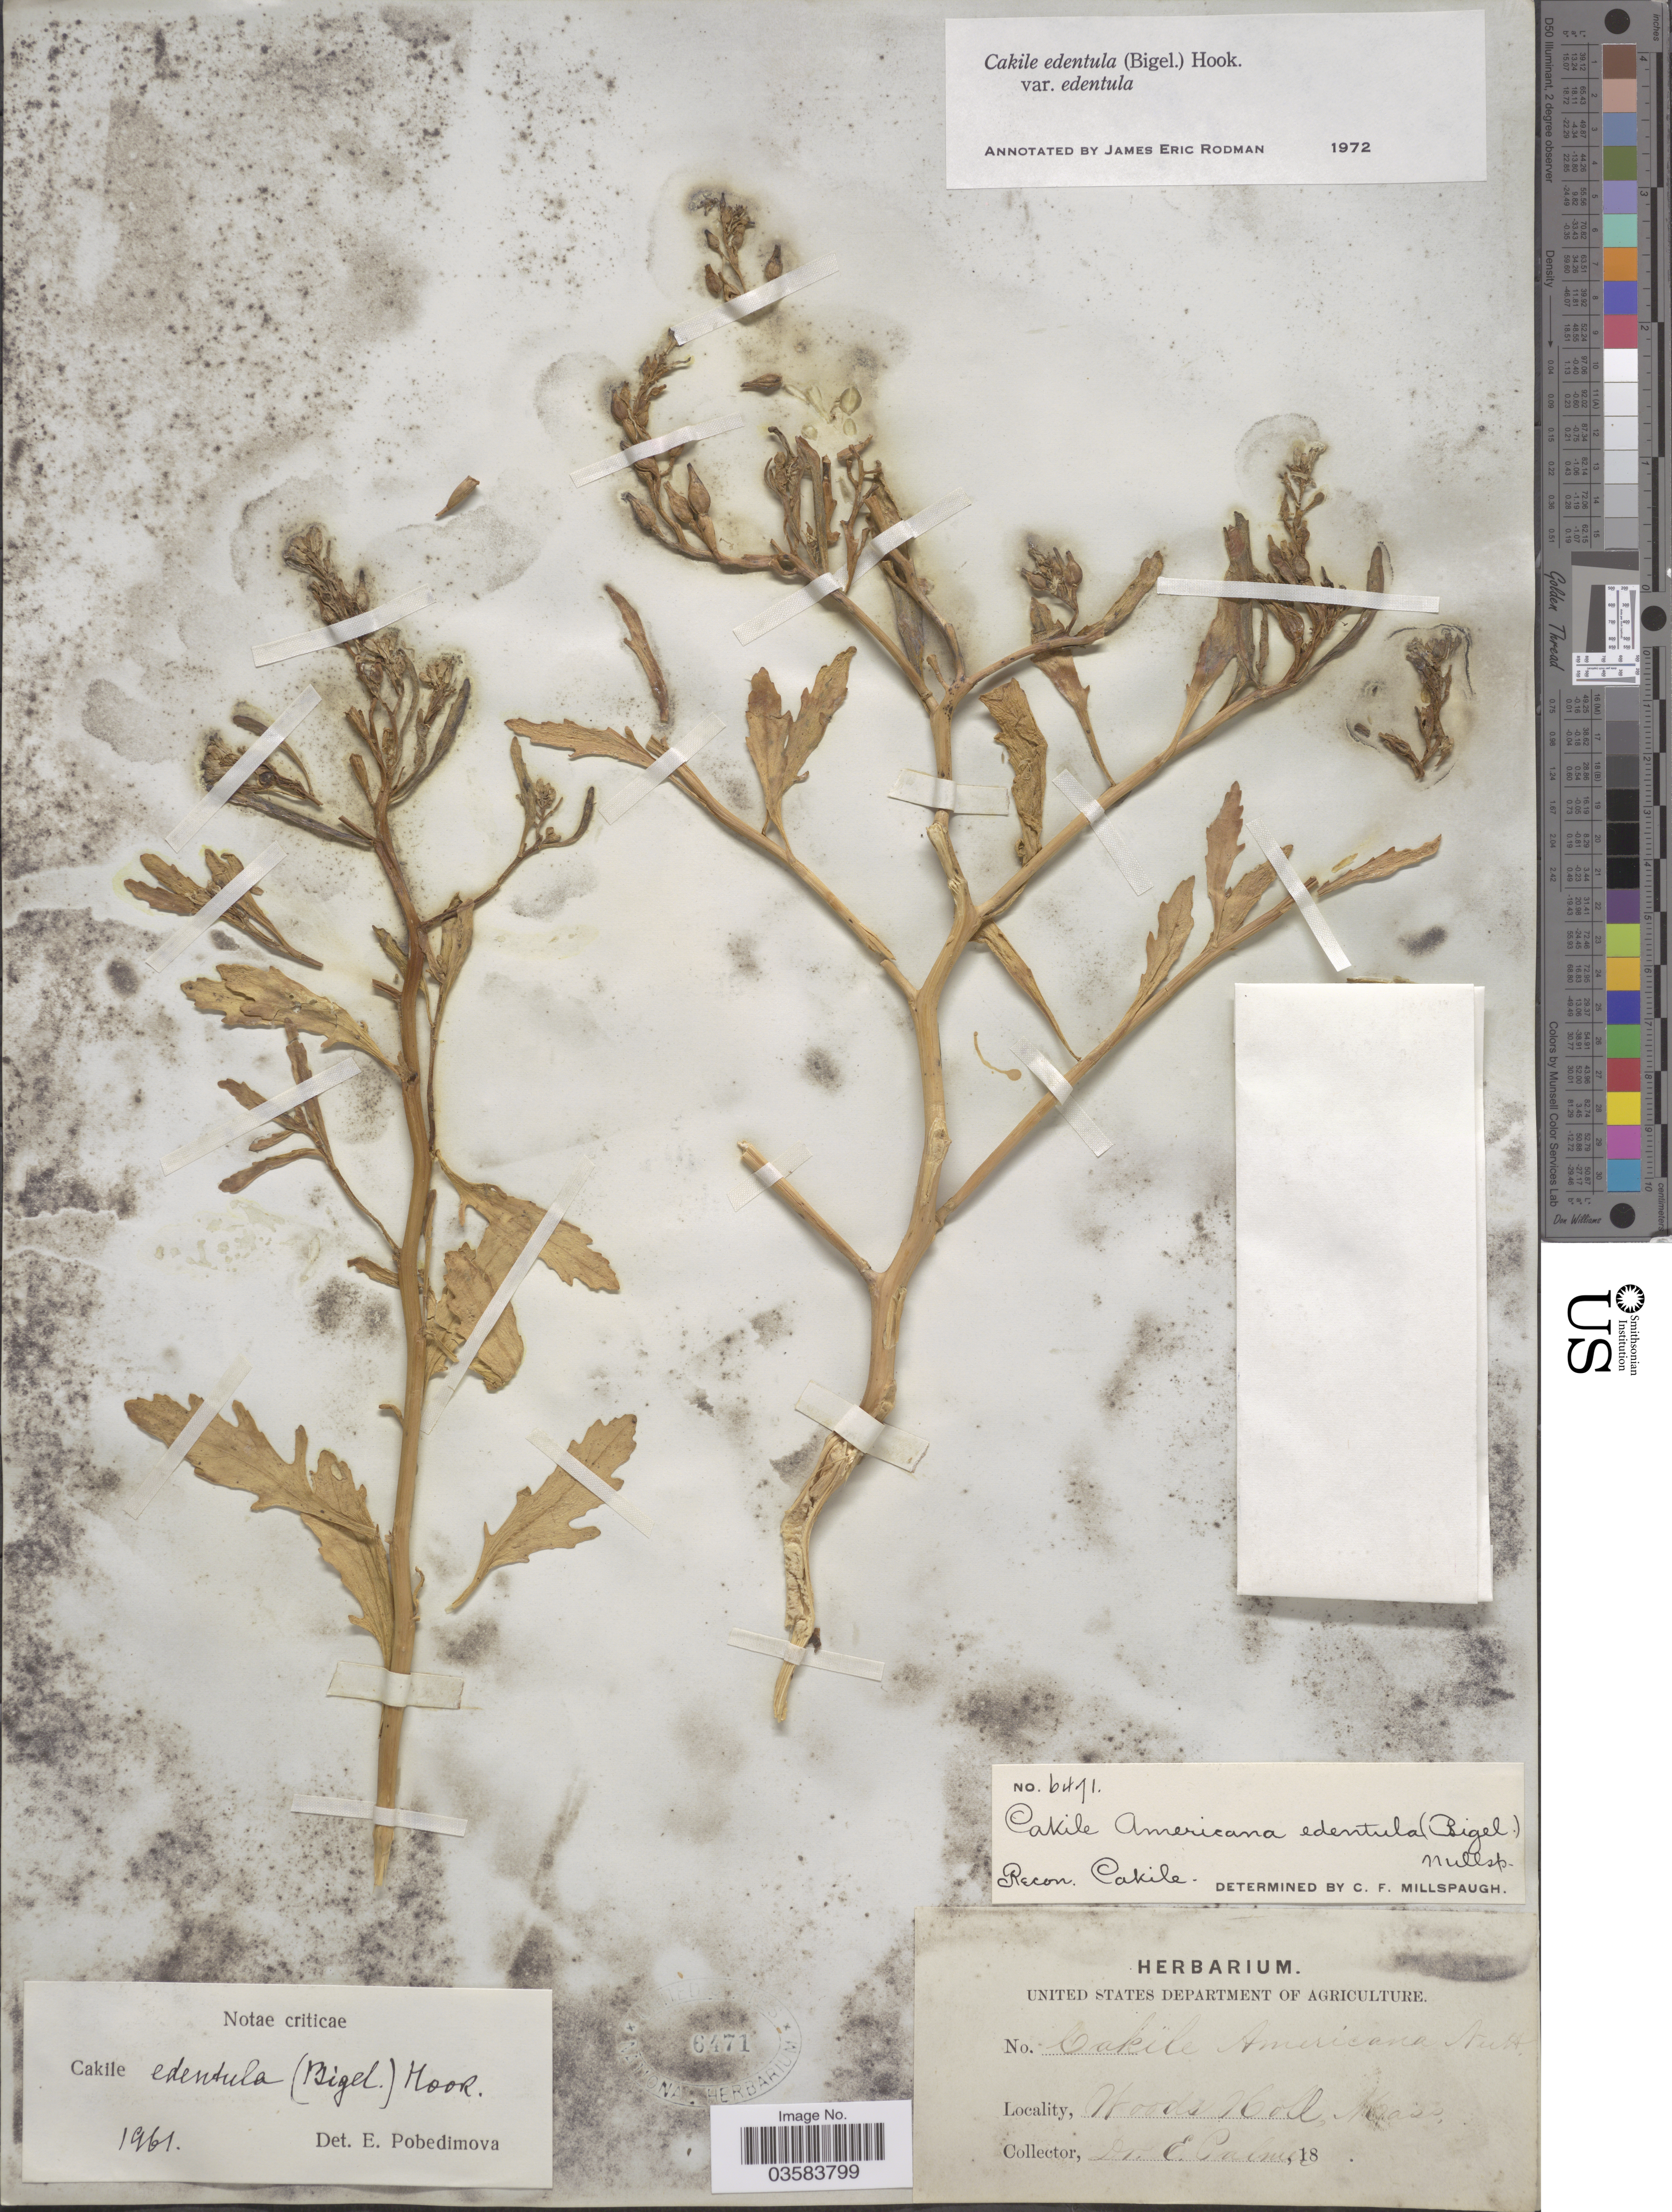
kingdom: Plantae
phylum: Tracheophyta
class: Magnoliopsida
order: Brassicales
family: Brassicaceae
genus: Cakile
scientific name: Cakile edentula var. edentula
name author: (Bigelow) Hook.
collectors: E. Palmer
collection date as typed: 18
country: United States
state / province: Massachusetts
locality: Woods Holl.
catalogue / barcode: US 6471